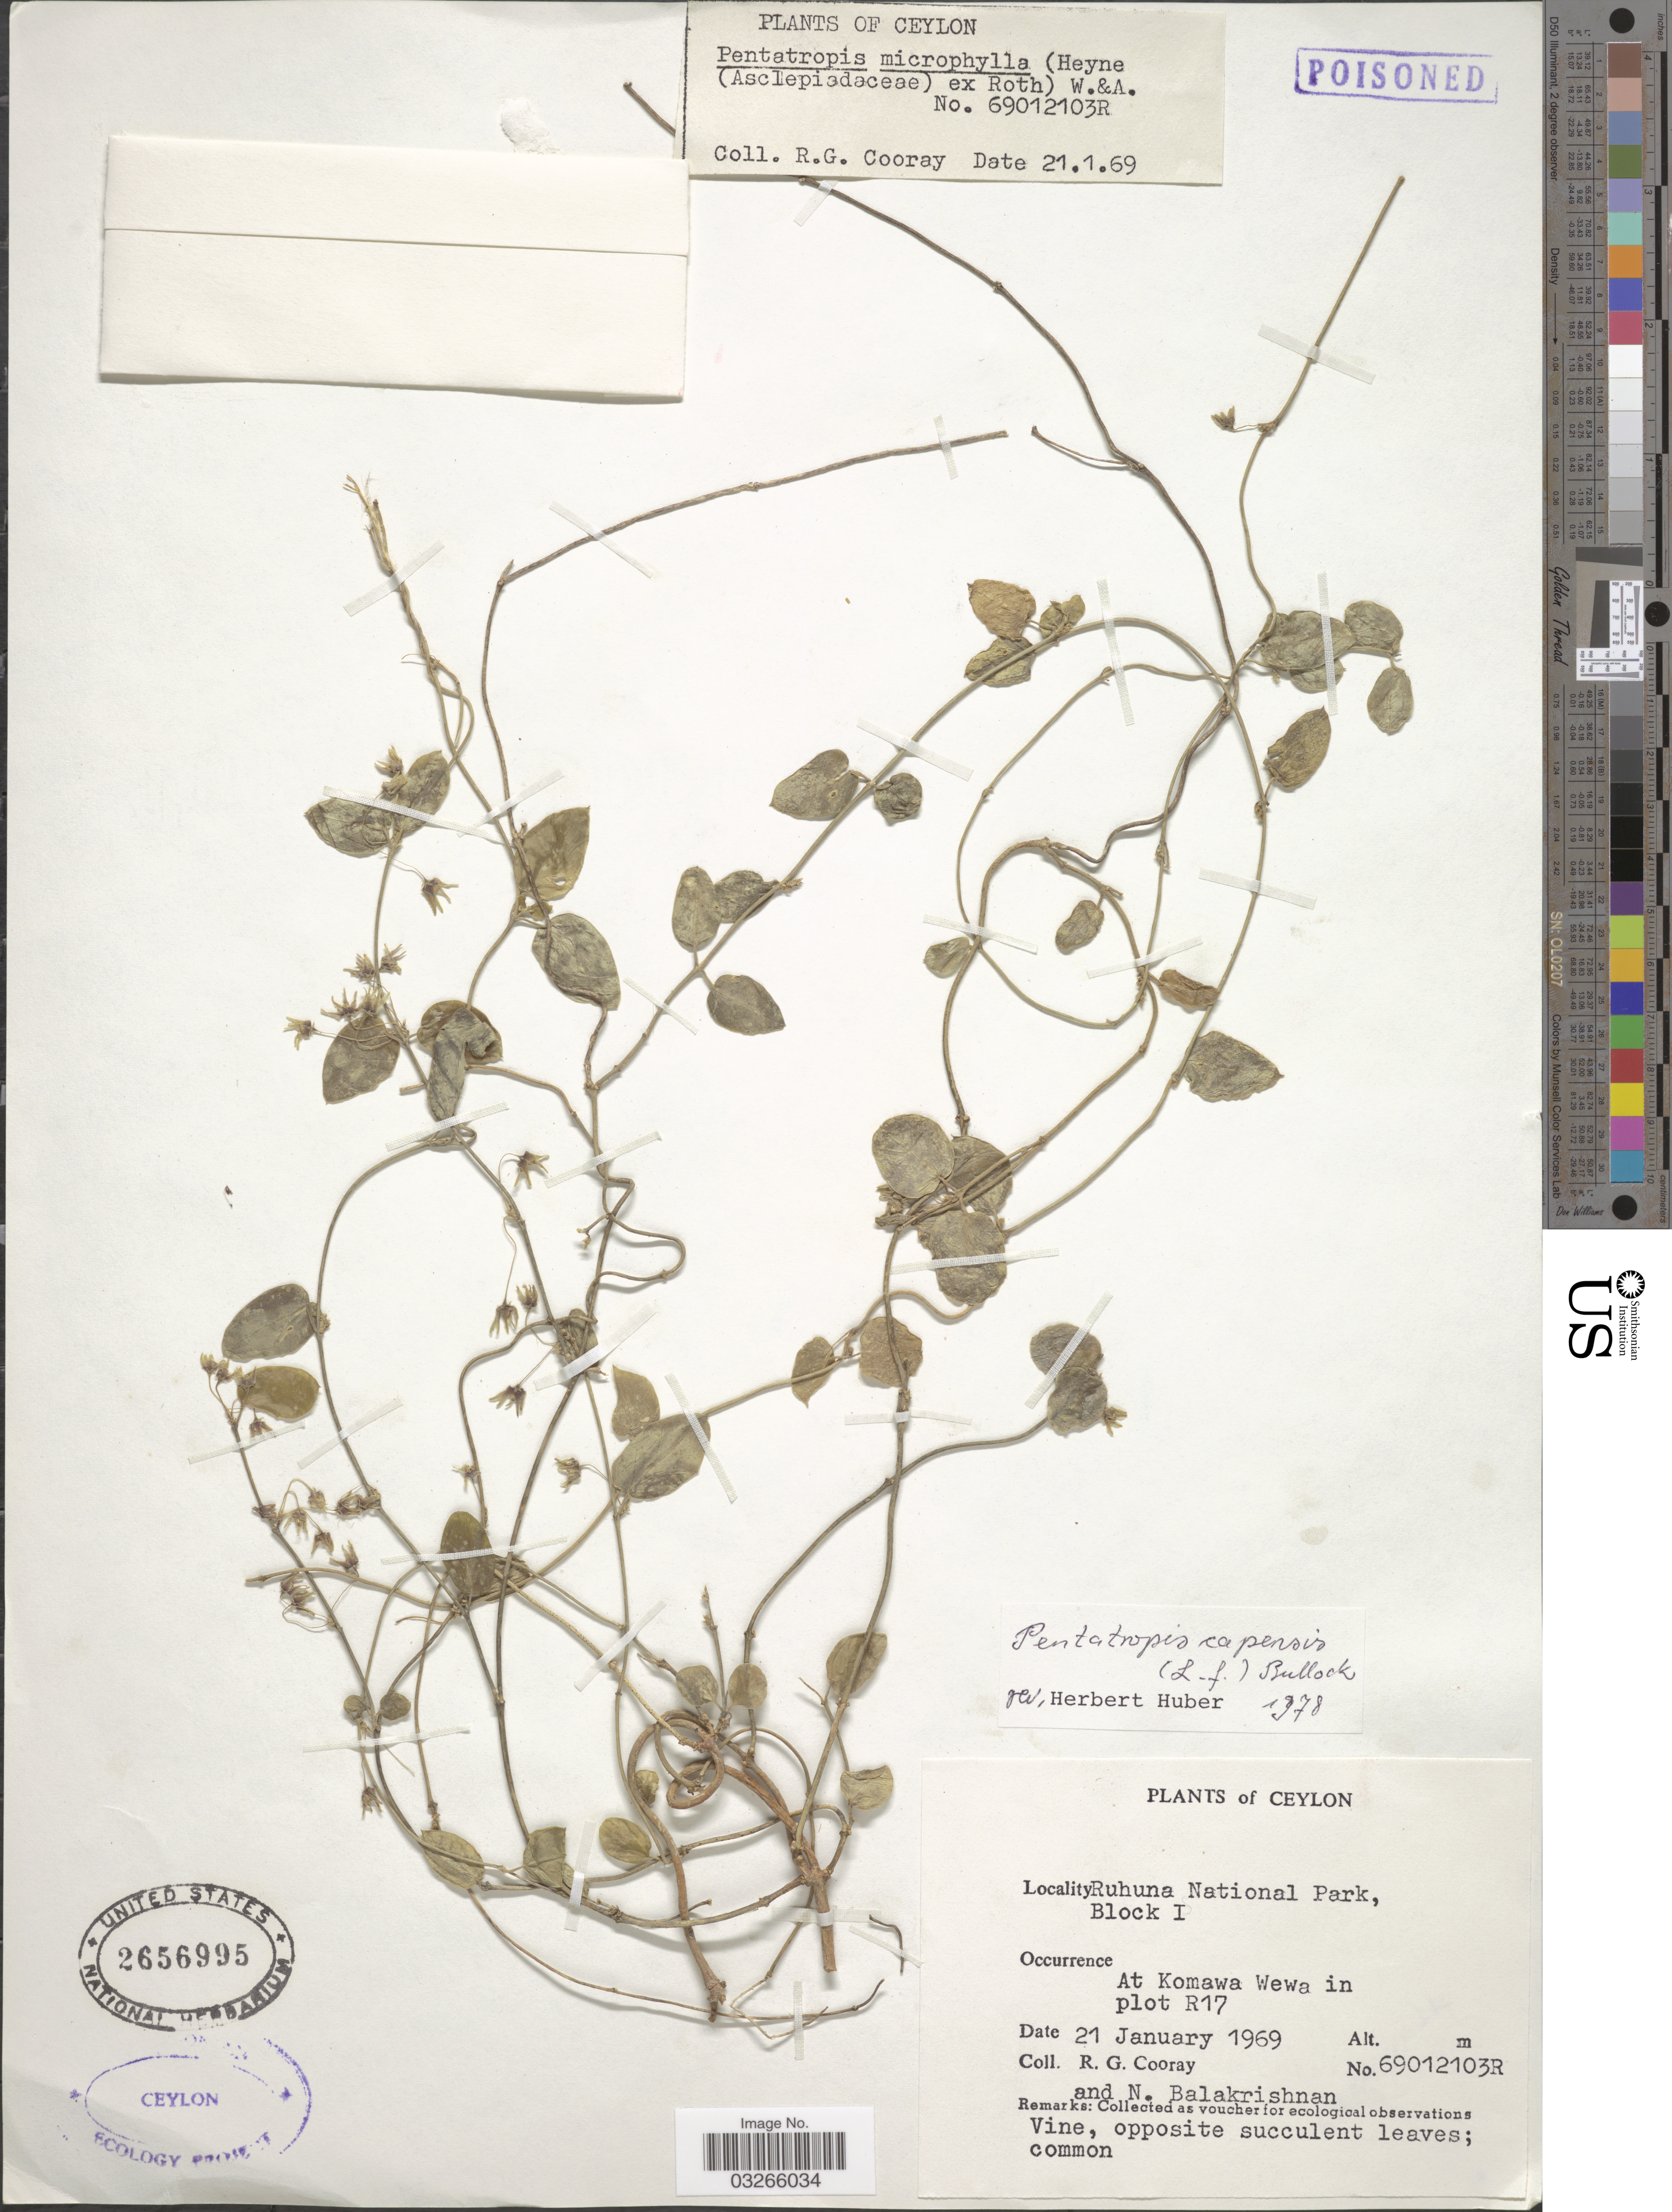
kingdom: Plantae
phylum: Tracheophyta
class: Magnoliopsida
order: Gentianales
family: Apocynaceae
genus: Pentatropis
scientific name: Pentatropis capensis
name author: (L. f.) Bullock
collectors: R. Cooray & N. Balakrishnan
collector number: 69012103R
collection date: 1969-01-21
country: Sri Lanka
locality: Ceylon. Ruhuna National Park, Block I. At Komawa Wewa in plot R17.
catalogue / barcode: US 2656995